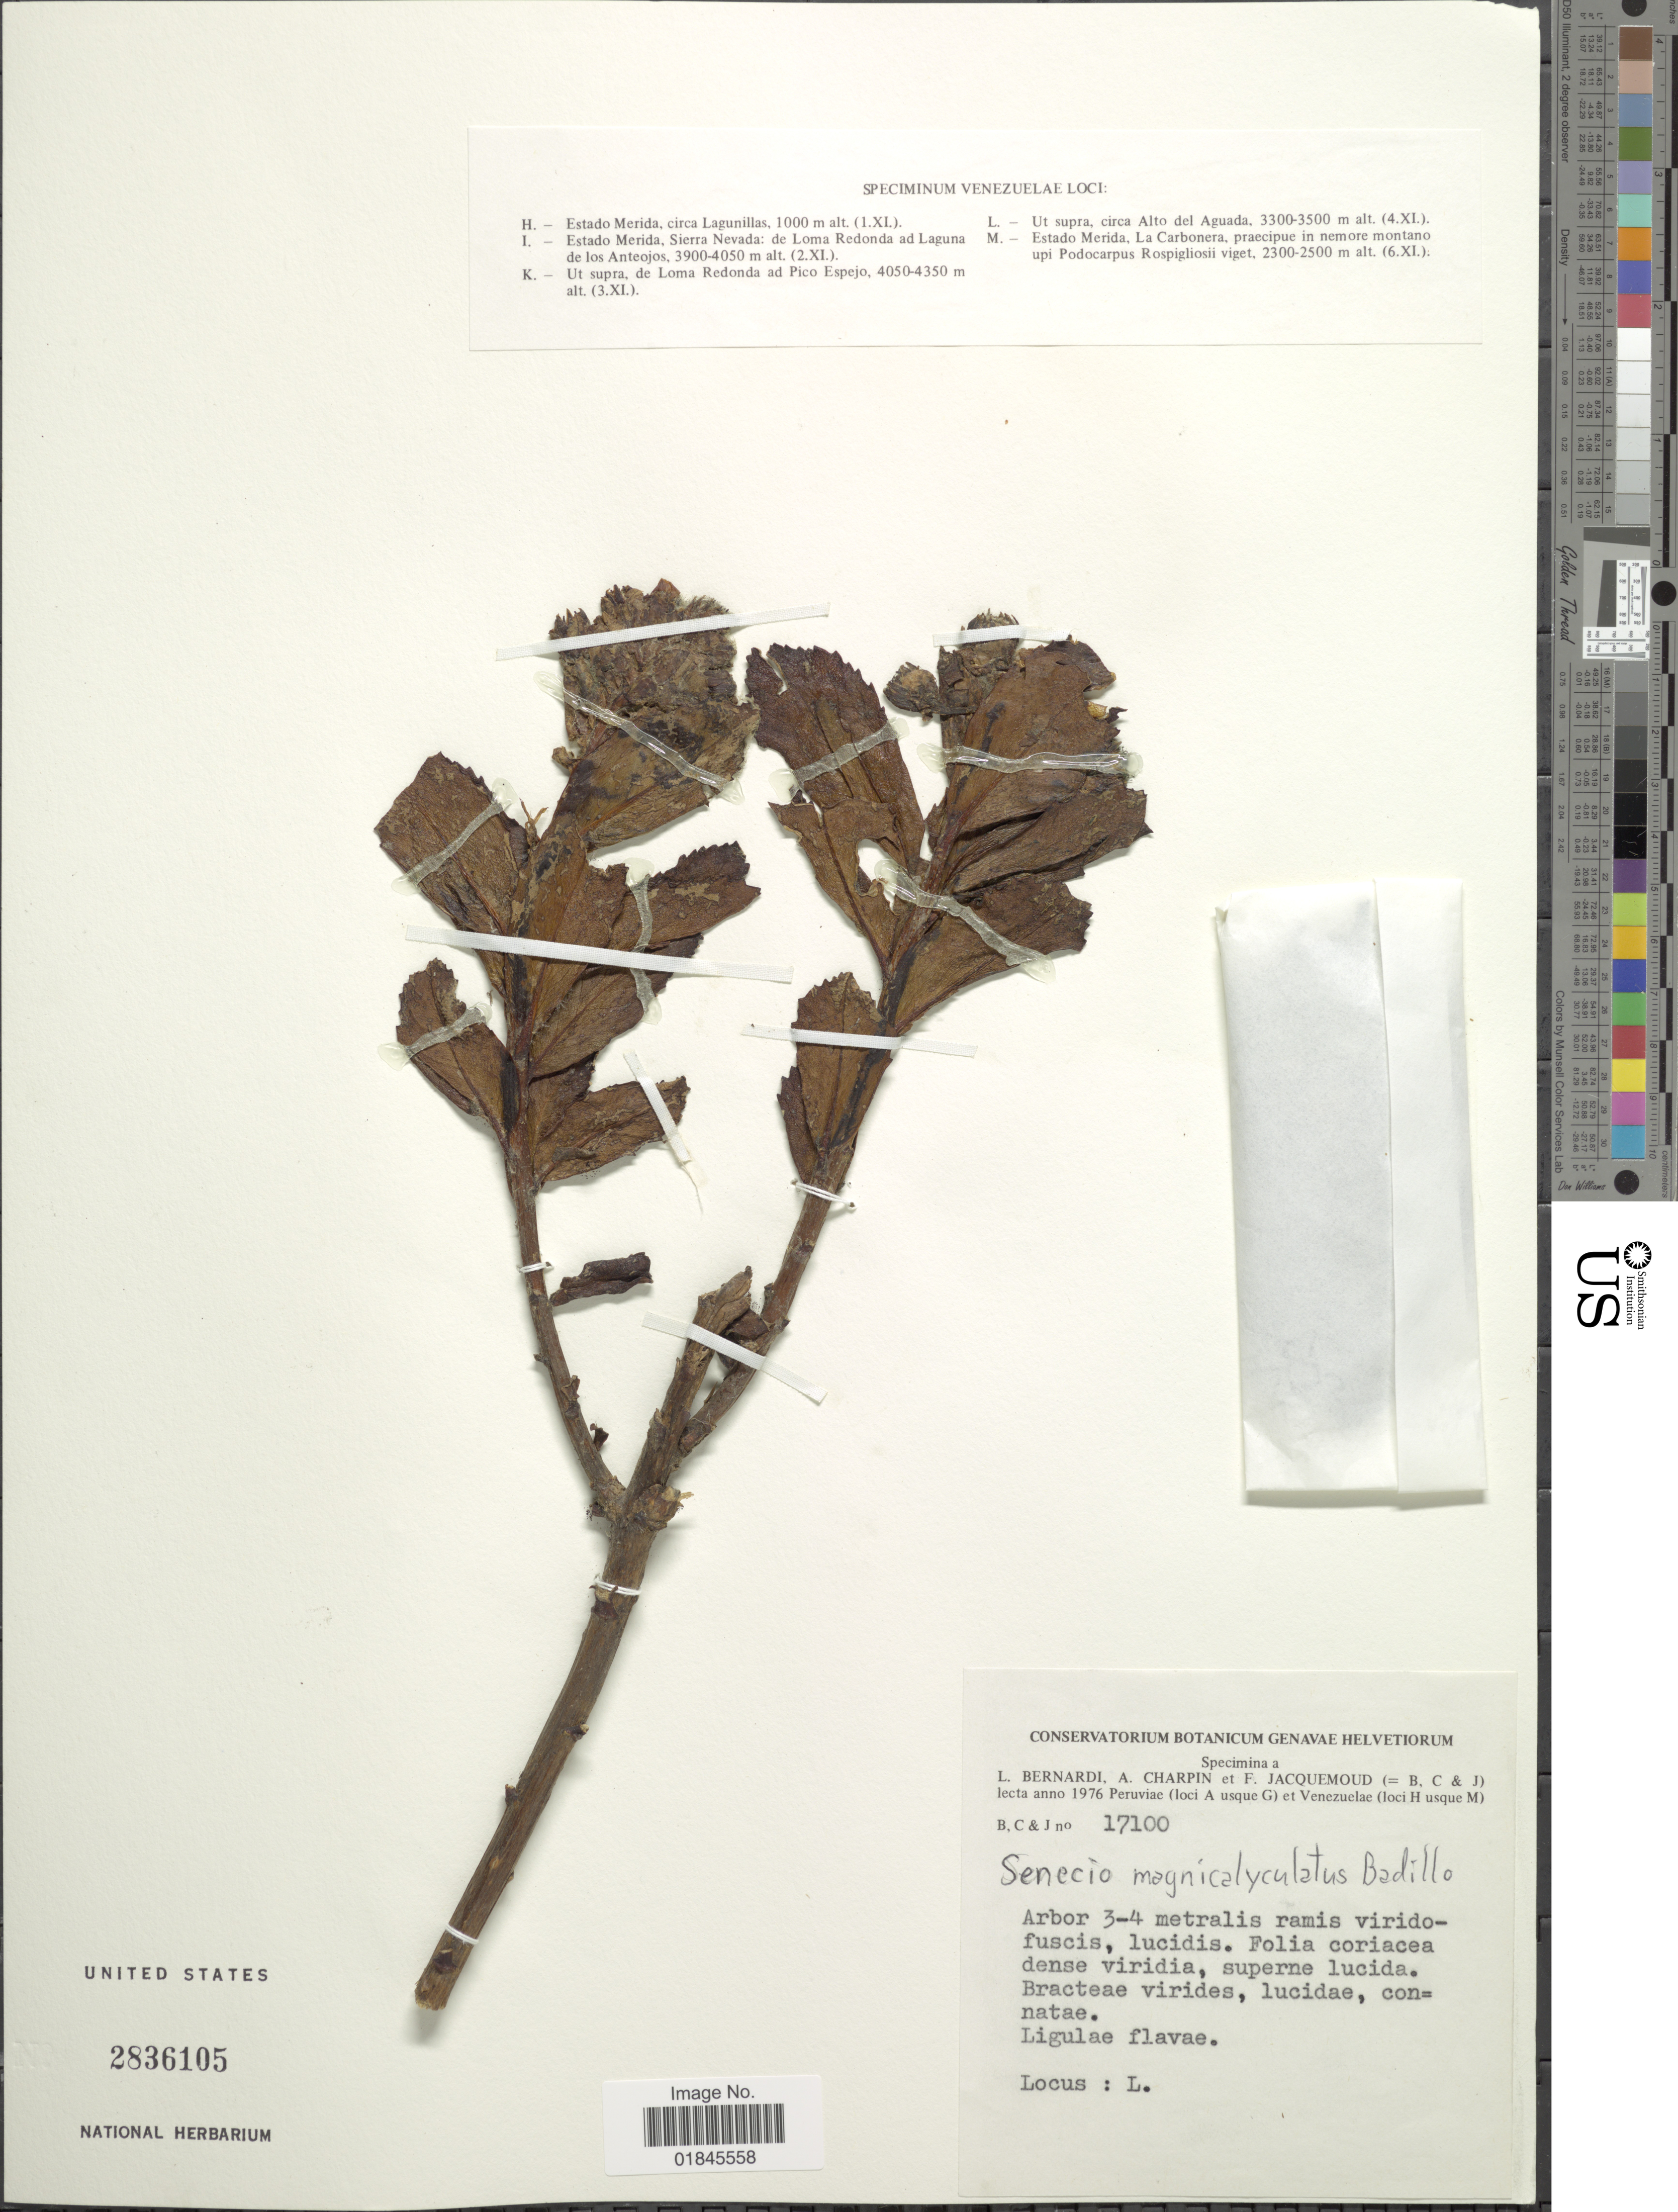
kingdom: Plantae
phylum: Tracheophyta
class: Magnoliopsida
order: Asterales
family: Asteraceae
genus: Pentacalia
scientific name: Pentacalia magnicalyculata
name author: (V.M. Badillo) Cuatrec.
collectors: L. Bernardi, A. Charpin & F. Jacquemoud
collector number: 17100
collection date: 1976-11-04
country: Venezuela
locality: Ut supra, circa Alto del Aguada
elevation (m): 3300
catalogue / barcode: US 2836105